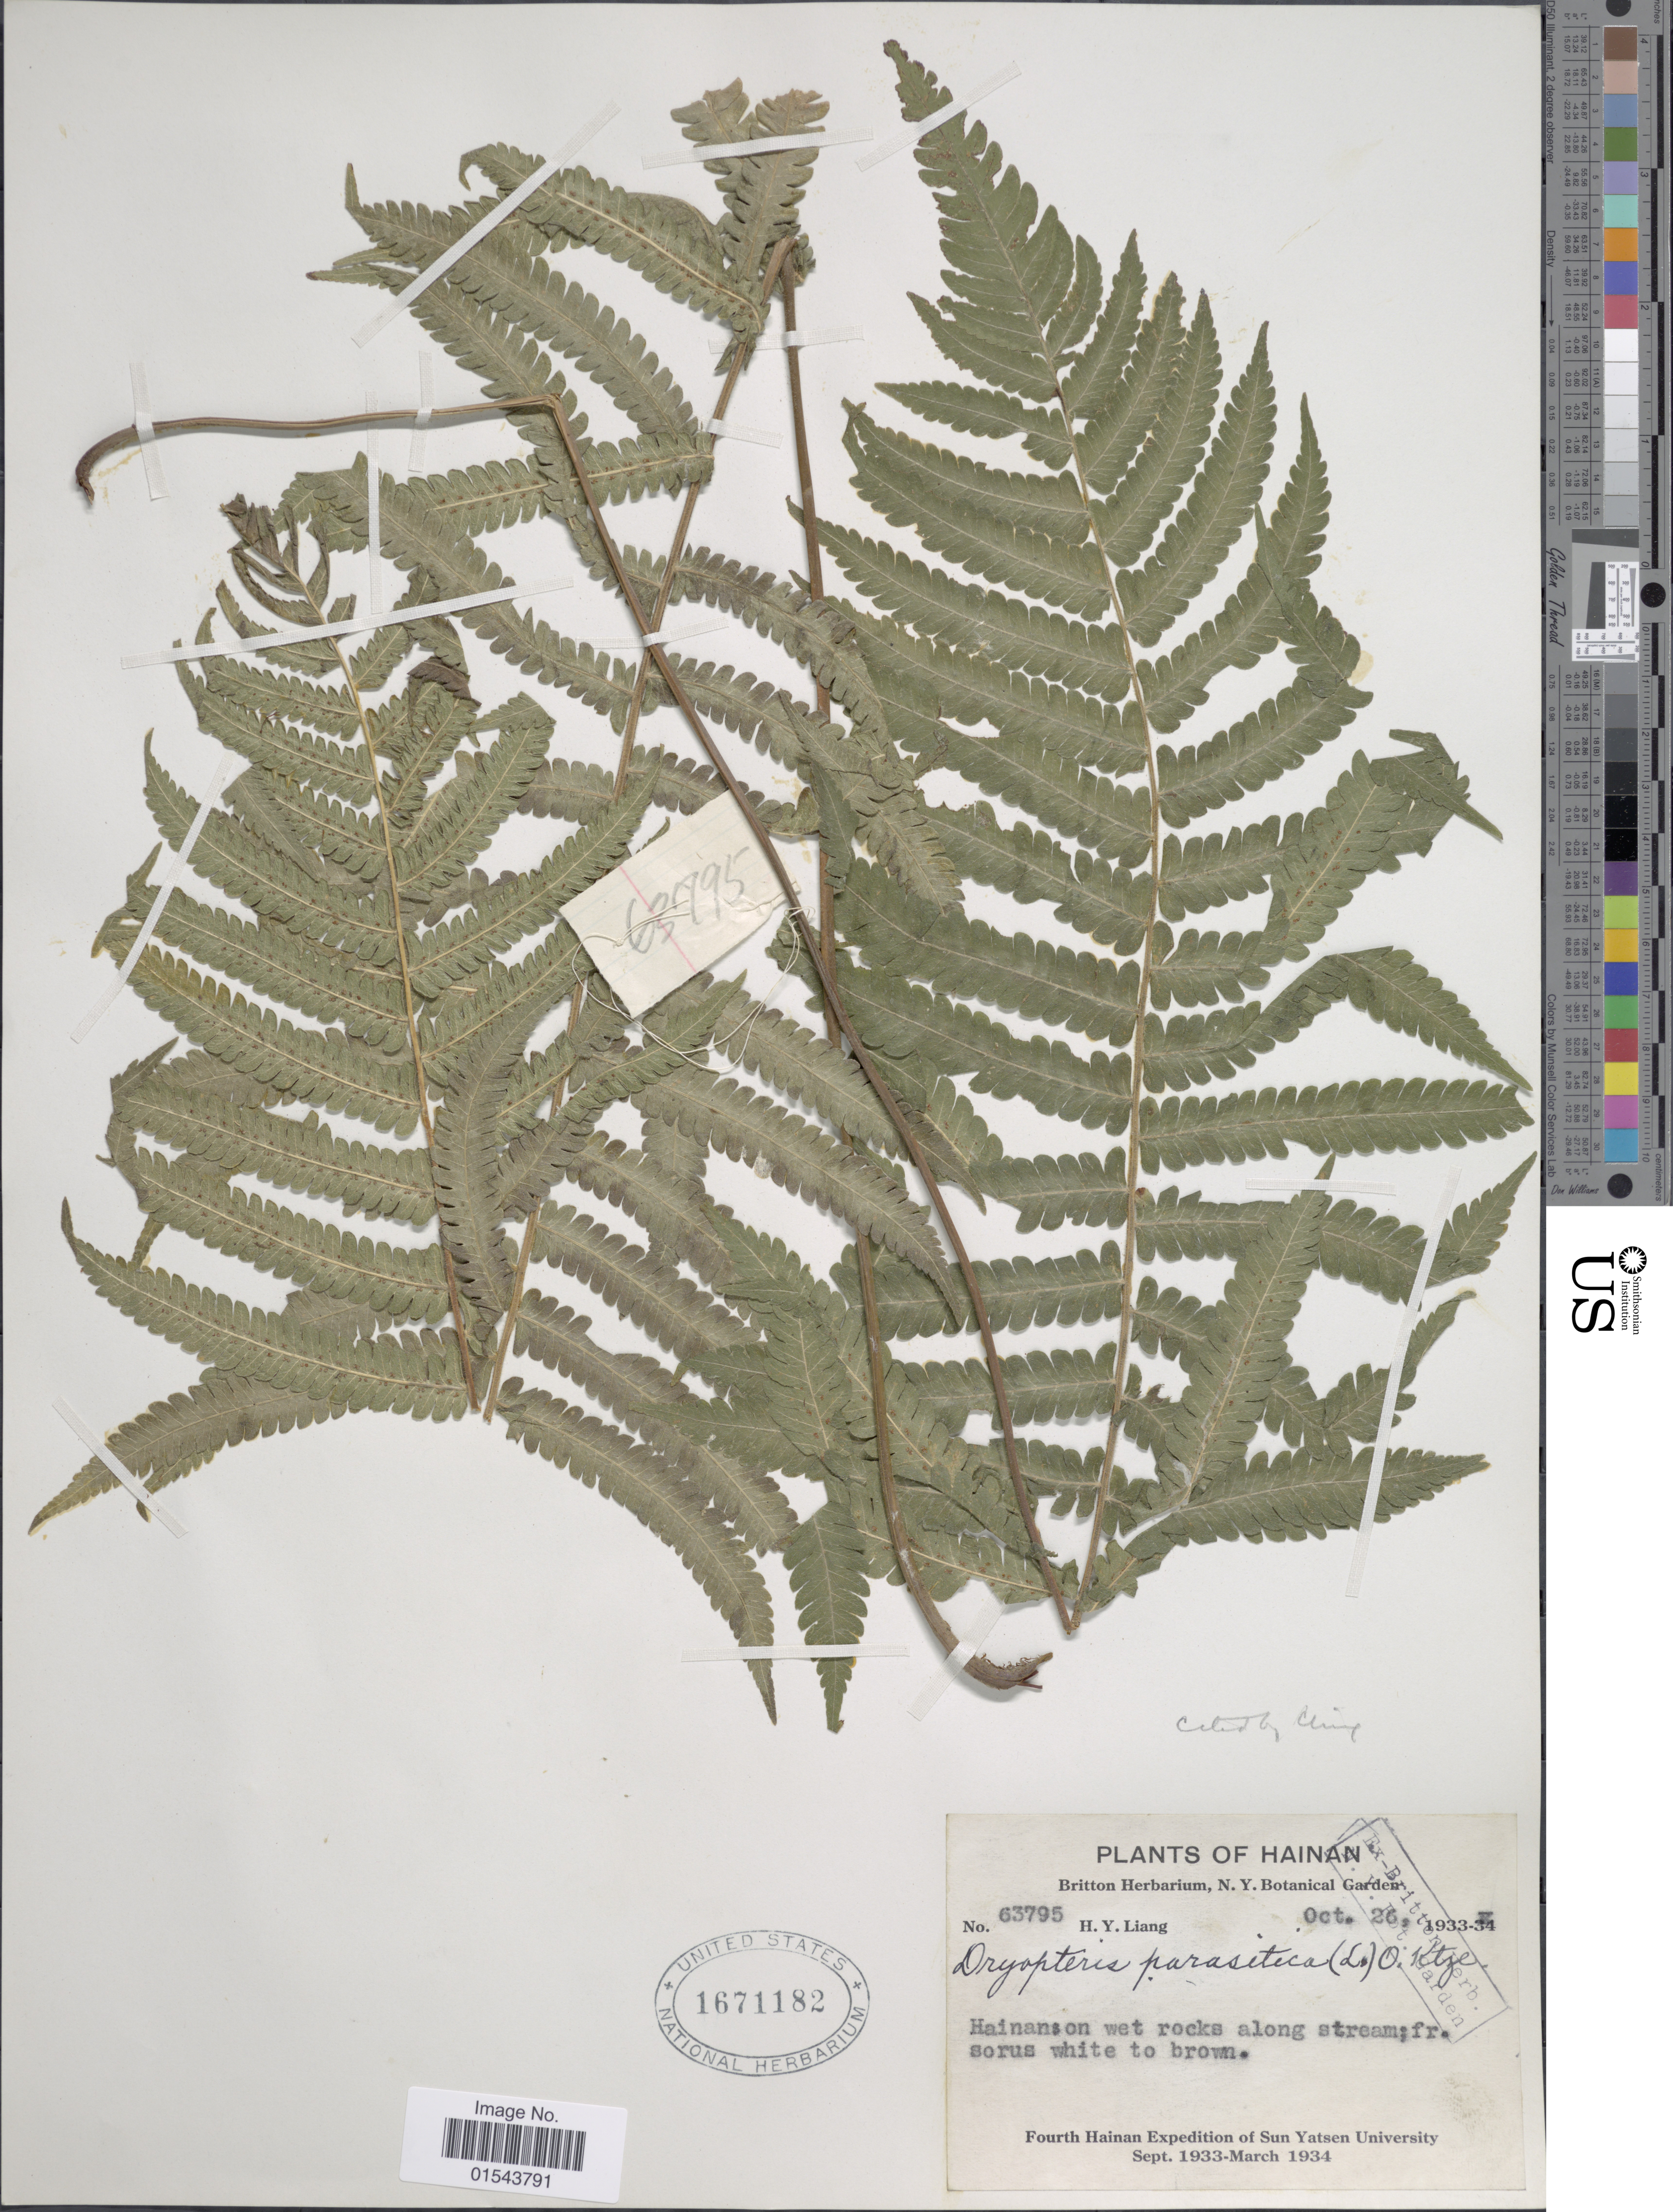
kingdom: Plantae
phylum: Tracheophyta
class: Polypodiopsida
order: Polypodiales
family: Thelypteridaceae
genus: Christella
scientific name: Christella parasitica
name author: (L.) H. Lév.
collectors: H. Y. Liang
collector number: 63795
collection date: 1933-10-26/1934-10-26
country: China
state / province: Hainan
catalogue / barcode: US 1671182